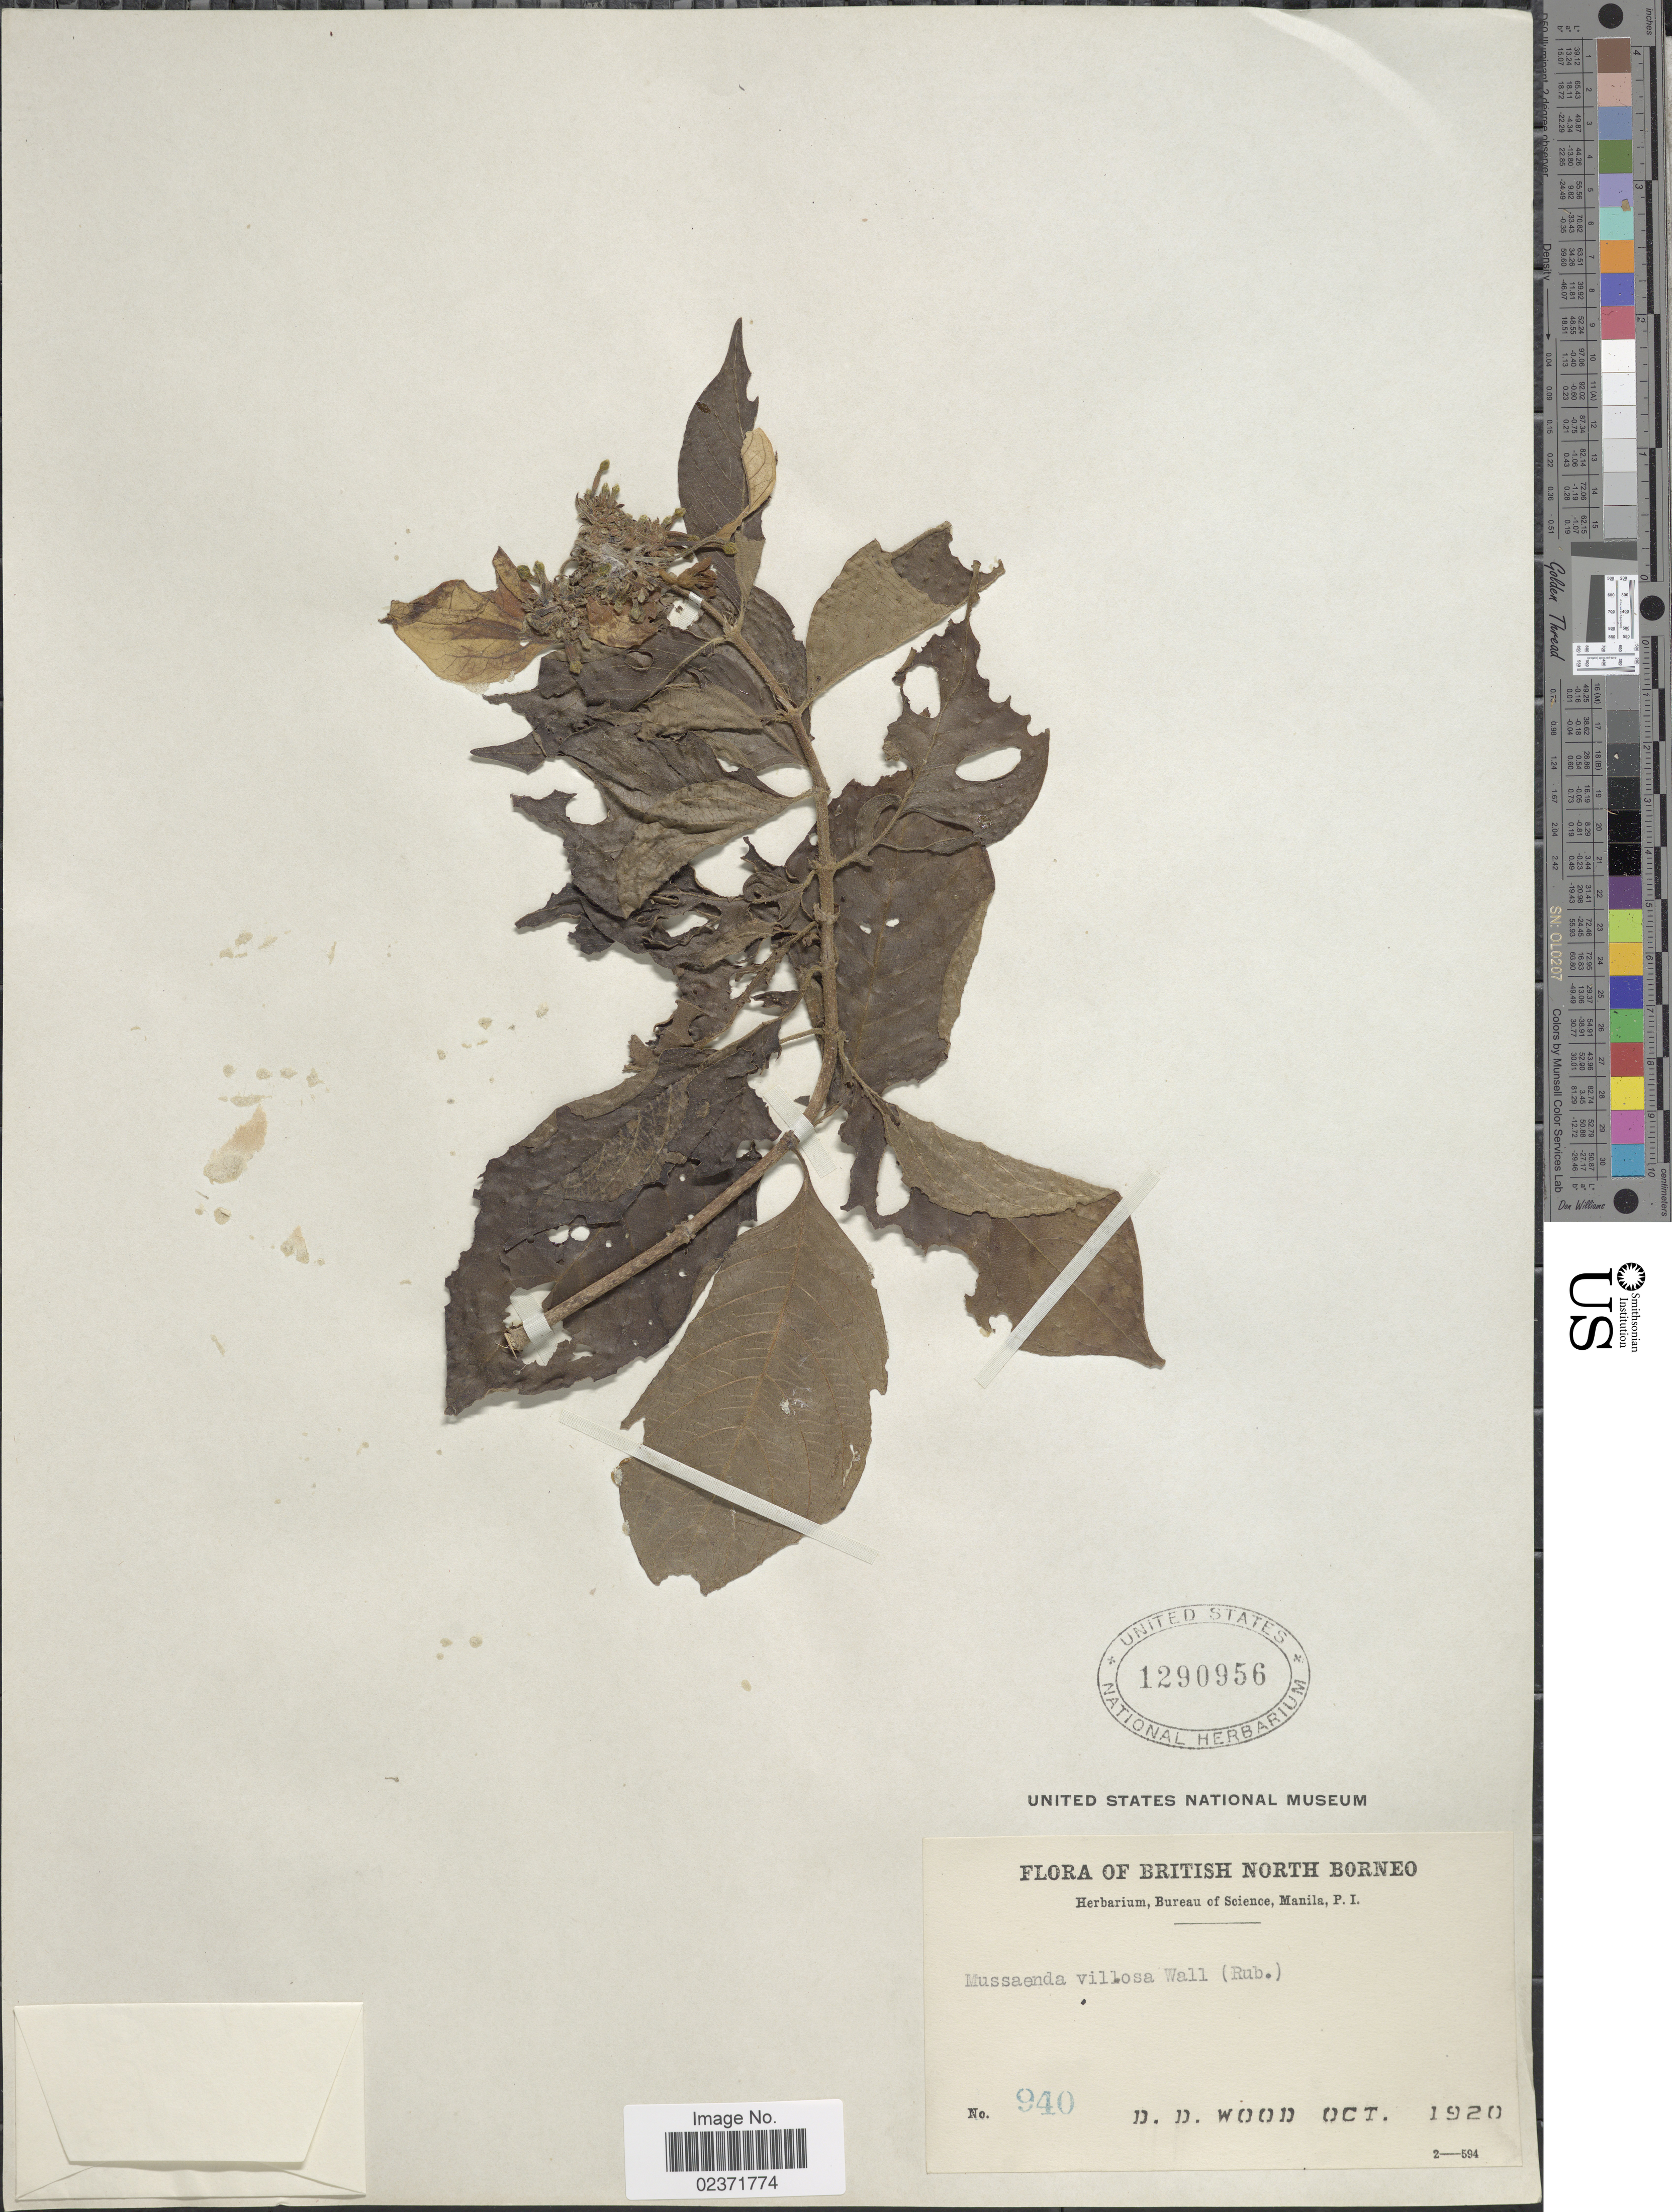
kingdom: Plantae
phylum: Tracheophyta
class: Magnoliopsida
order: Gentianales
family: Rubiaceae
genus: Mussaenda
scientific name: Mussaenda villosa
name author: Wall. ex G. Don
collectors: D. Wood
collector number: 940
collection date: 1920-10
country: Malaysia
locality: British North Borneo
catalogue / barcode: US 1290956